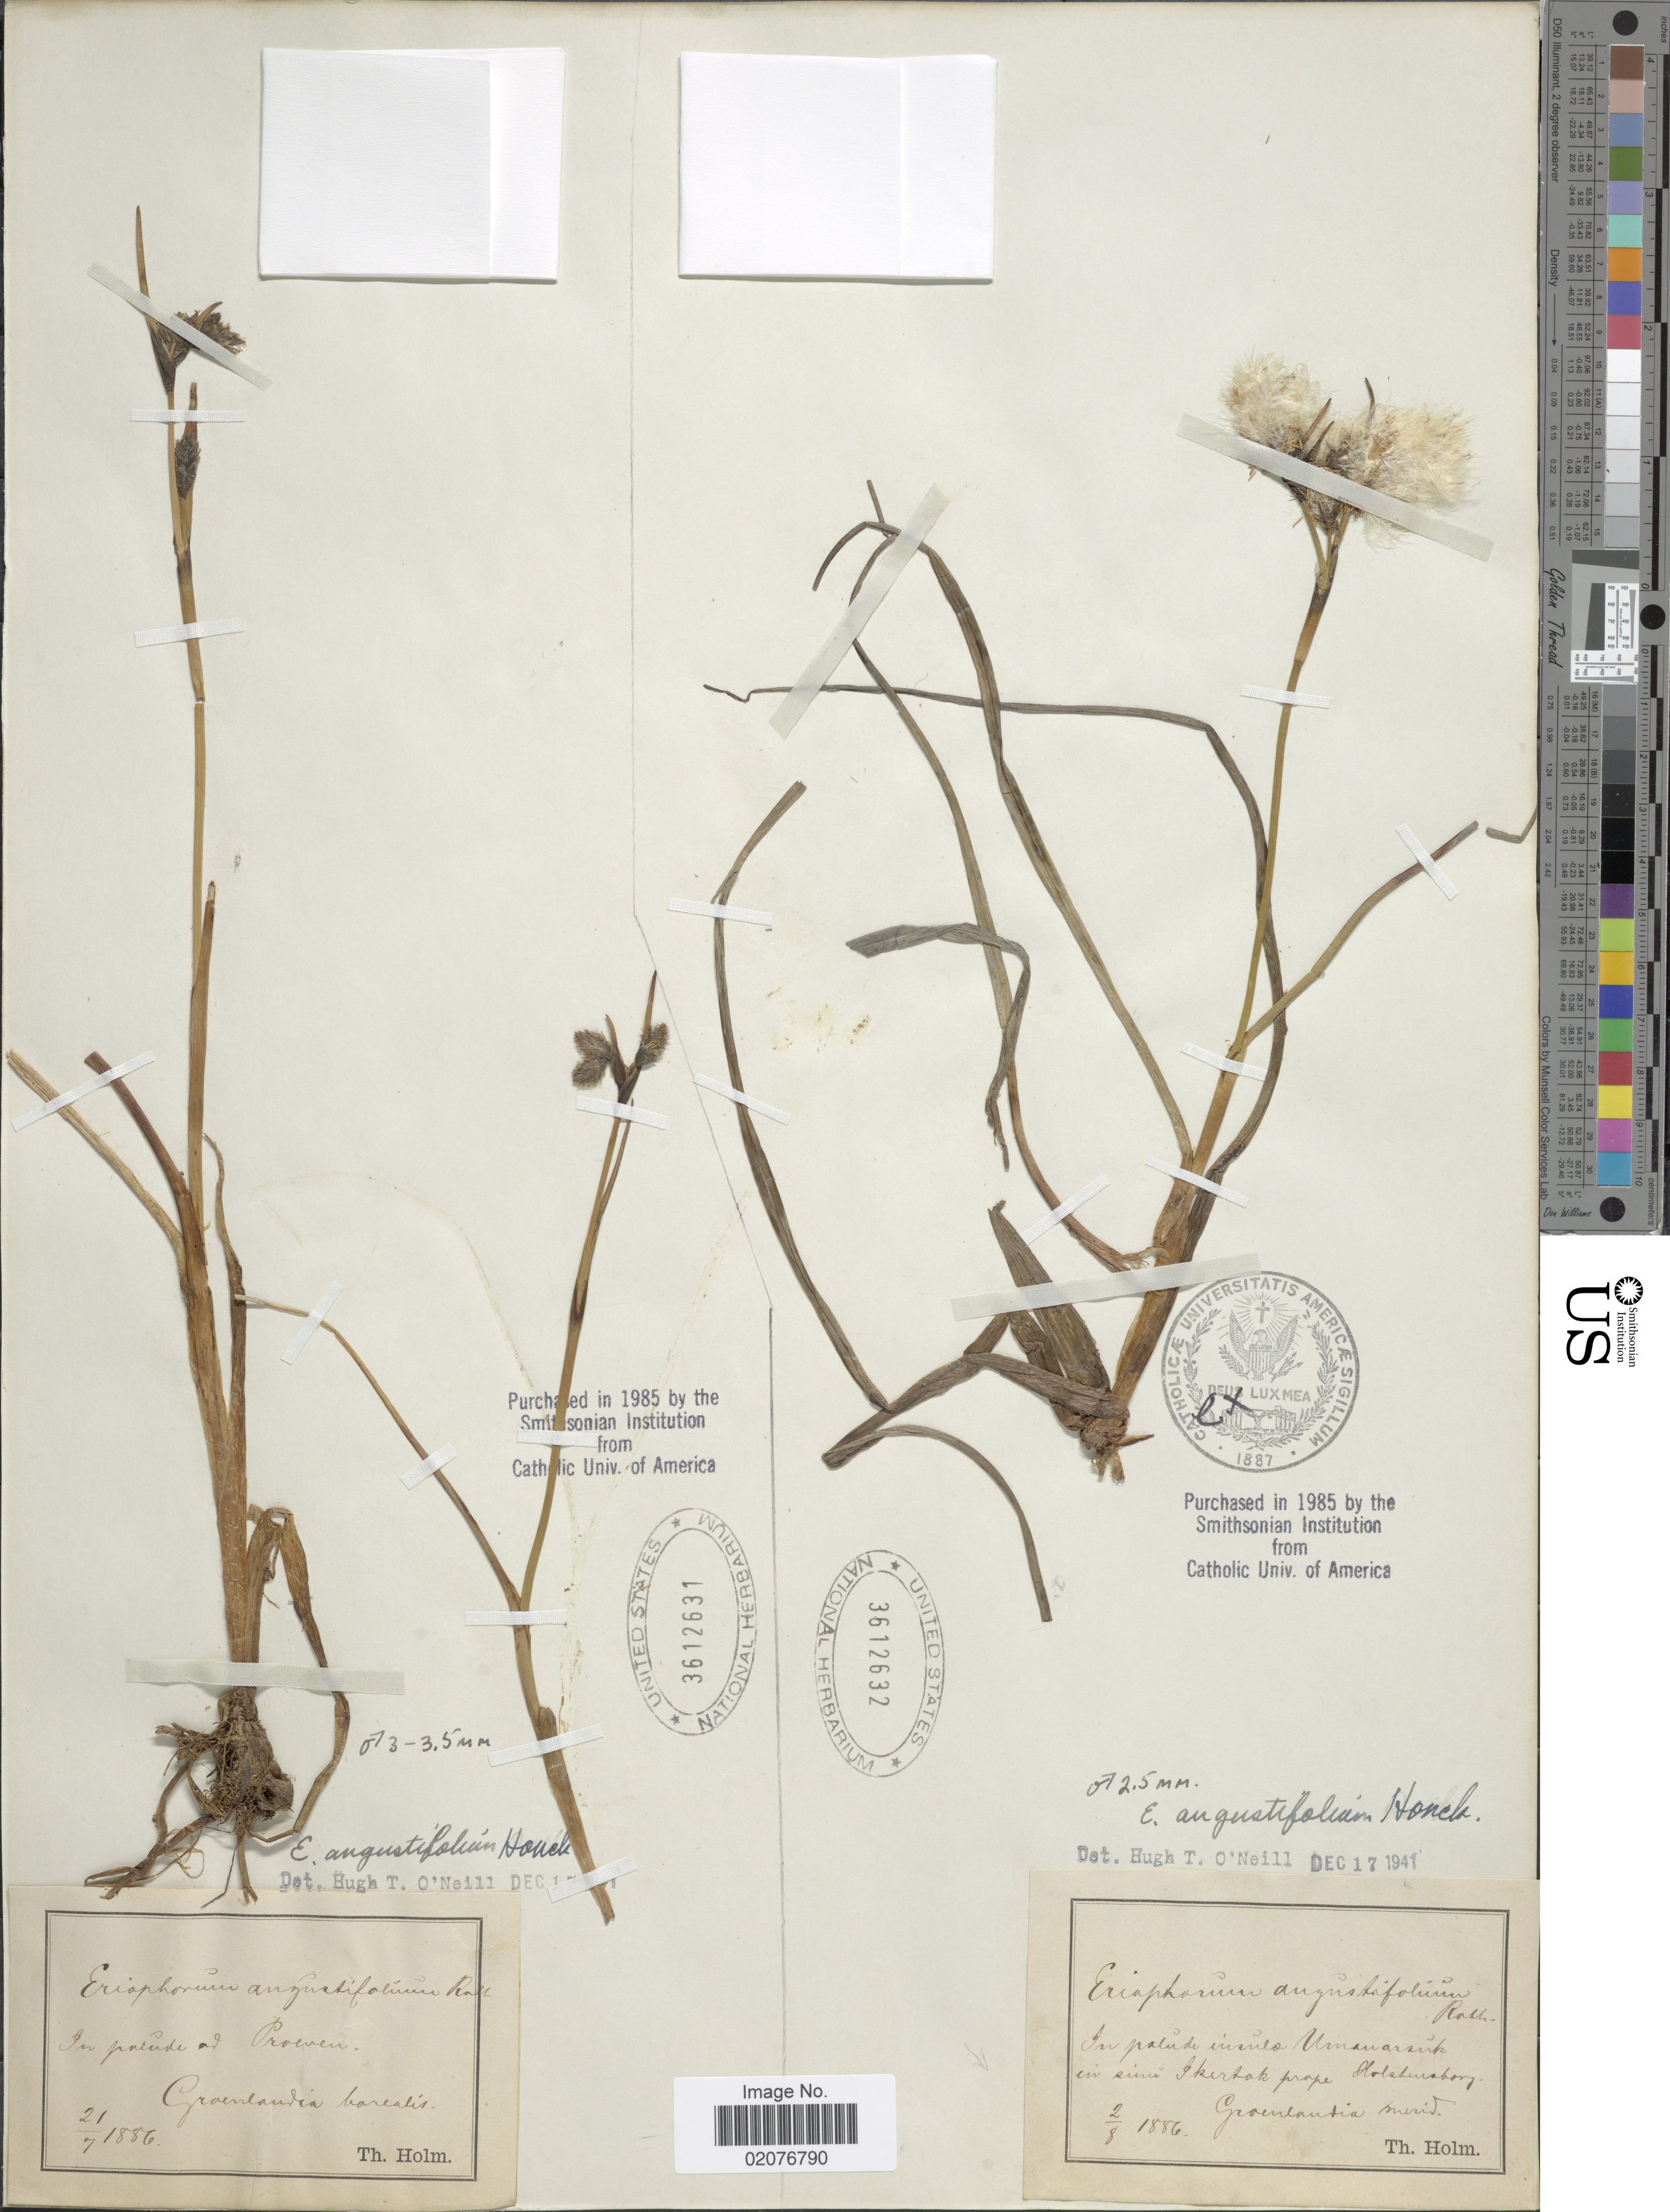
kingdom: Plantae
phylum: Tracheophyta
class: Liliopsida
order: Poales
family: Cyperaceae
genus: Eriophorum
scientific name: Eriophorum angustifolium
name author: Honck.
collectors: T. Holm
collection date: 1886-08-02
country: Greenland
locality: In palude insula Umanarsink in sinn Ikertak prope Hols [illegible text] Groenlandia merid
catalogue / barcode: US 3612632-2